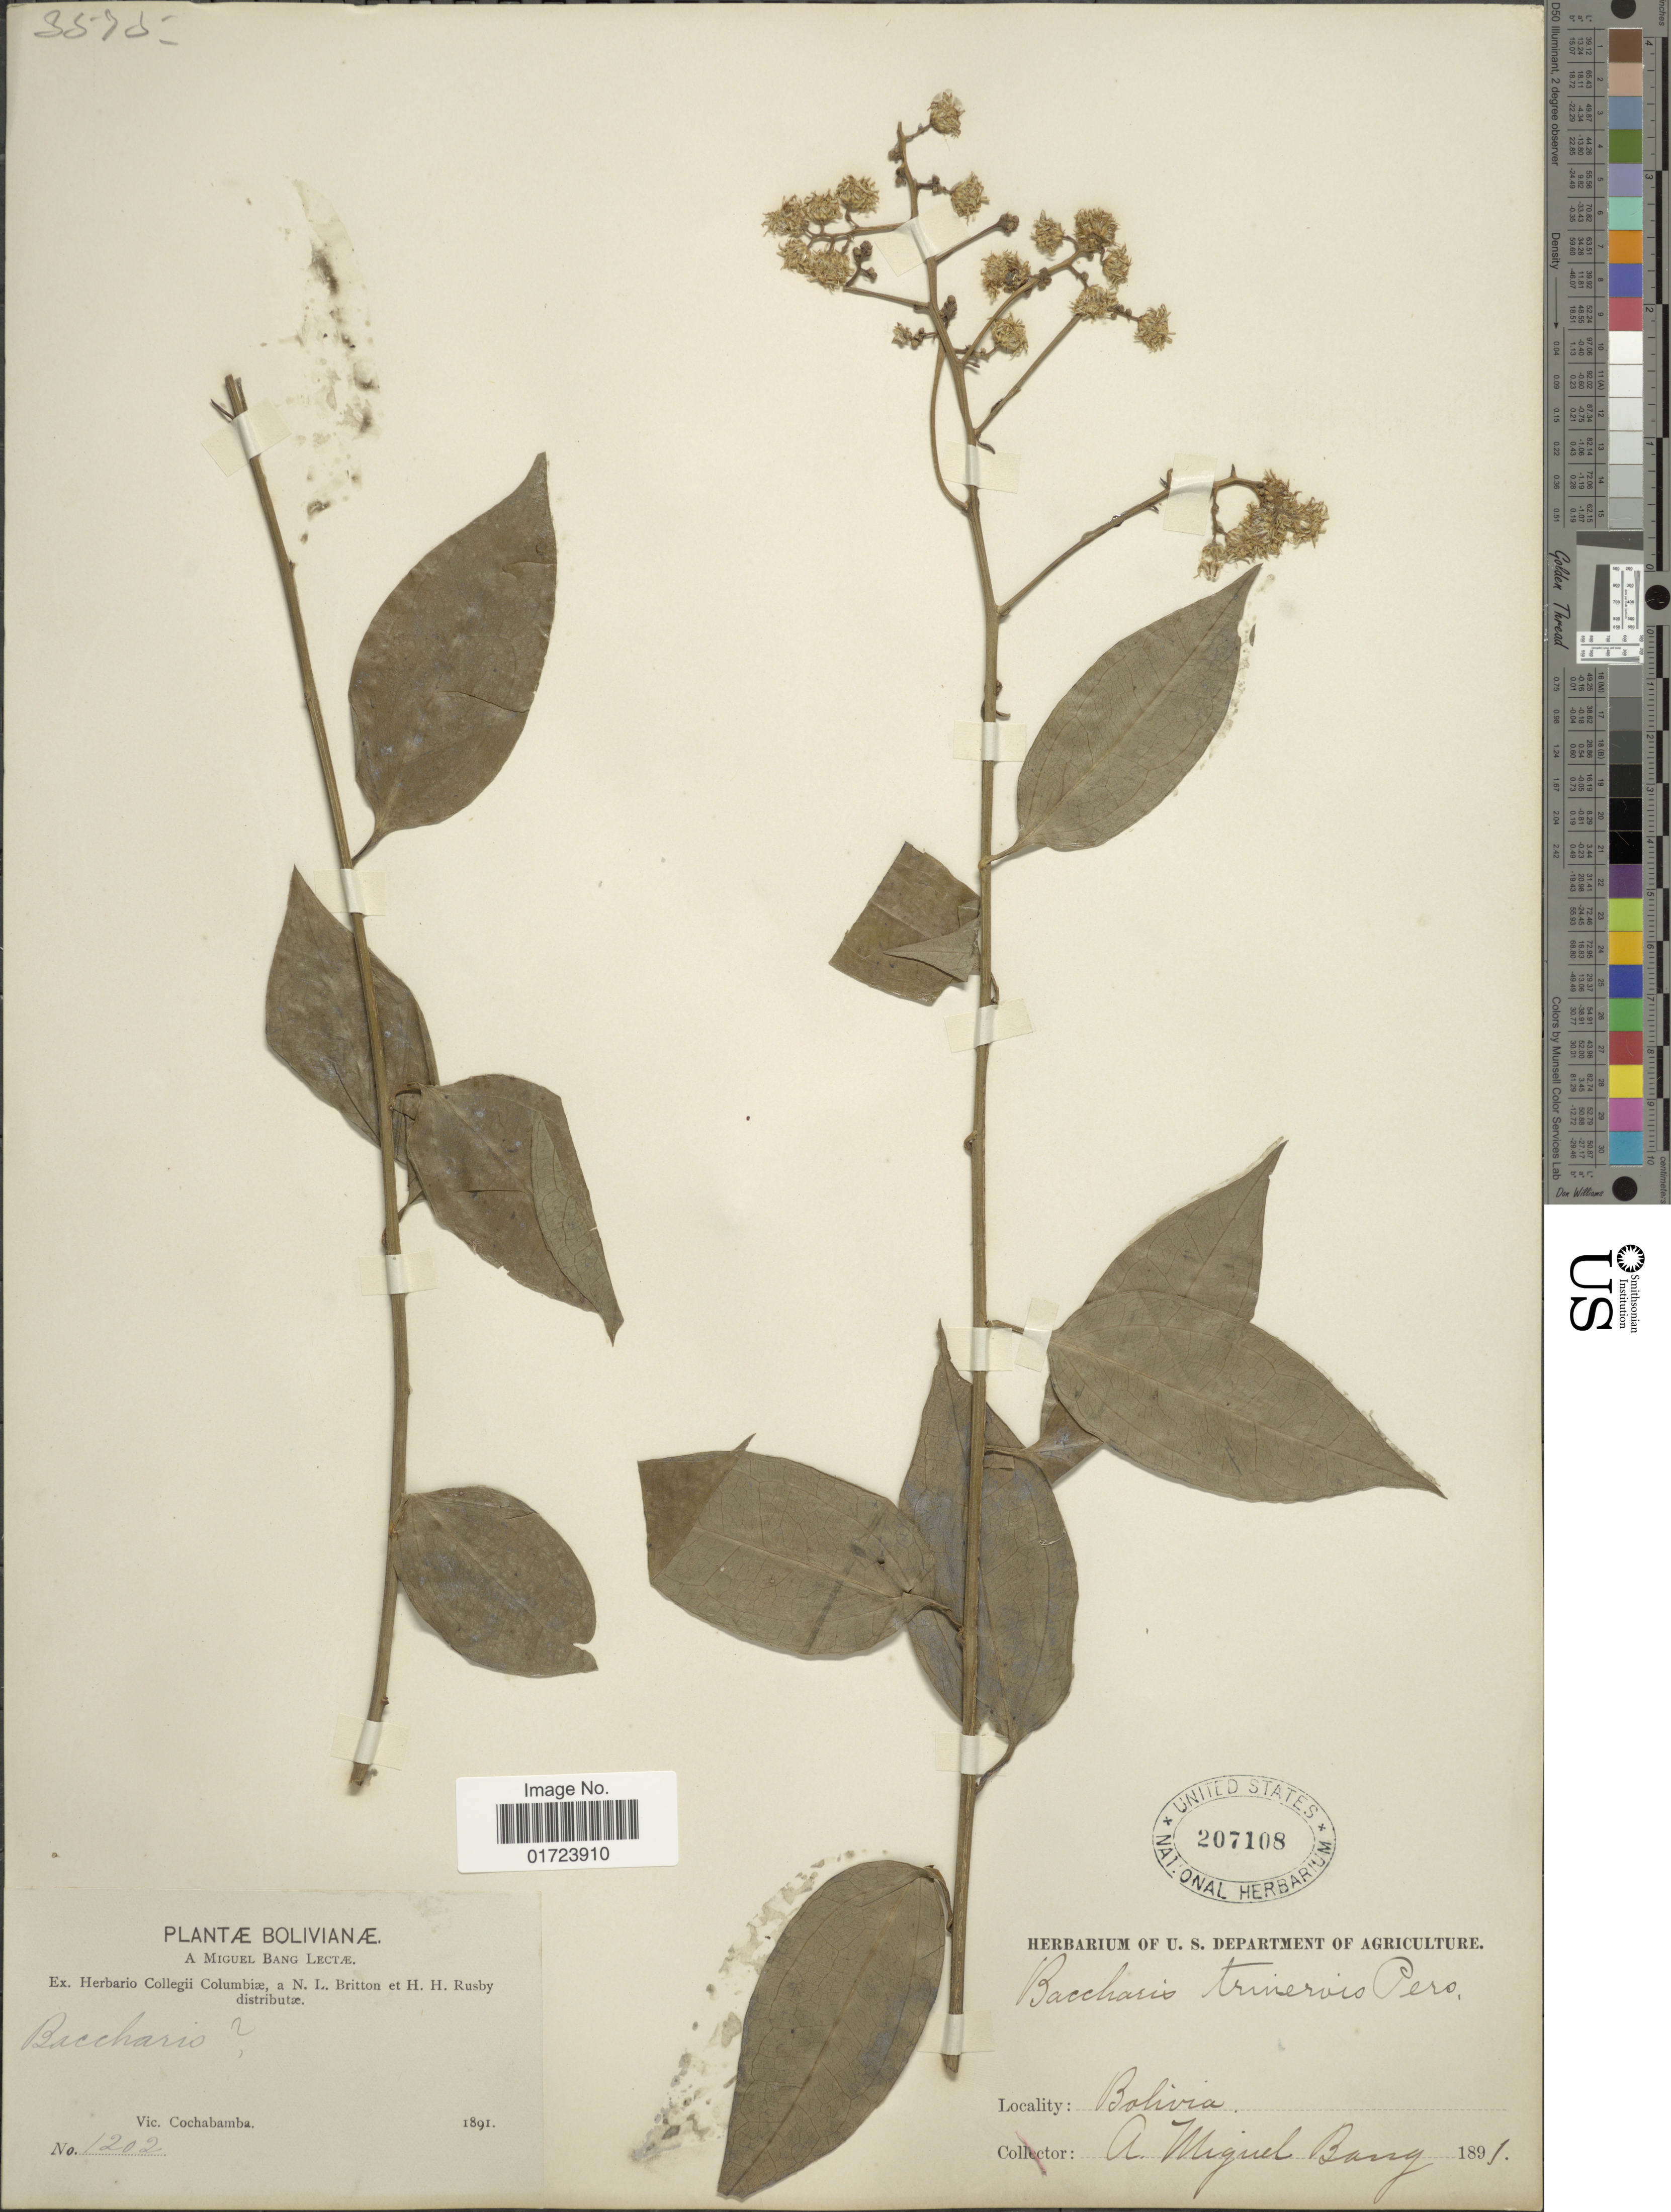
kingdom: Plantae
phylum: Tracheophyta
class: Magnoliopsida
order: Asterales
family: Asteraceae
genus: Baccharis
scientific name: Baccharis trinervis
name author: (Lam.) Pers.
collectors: M. Bang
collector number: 1202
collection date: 1891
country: Bolivia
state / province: Cochabamba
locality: Bolivianae.Vic. Cochabamba.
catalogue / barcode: US 207108